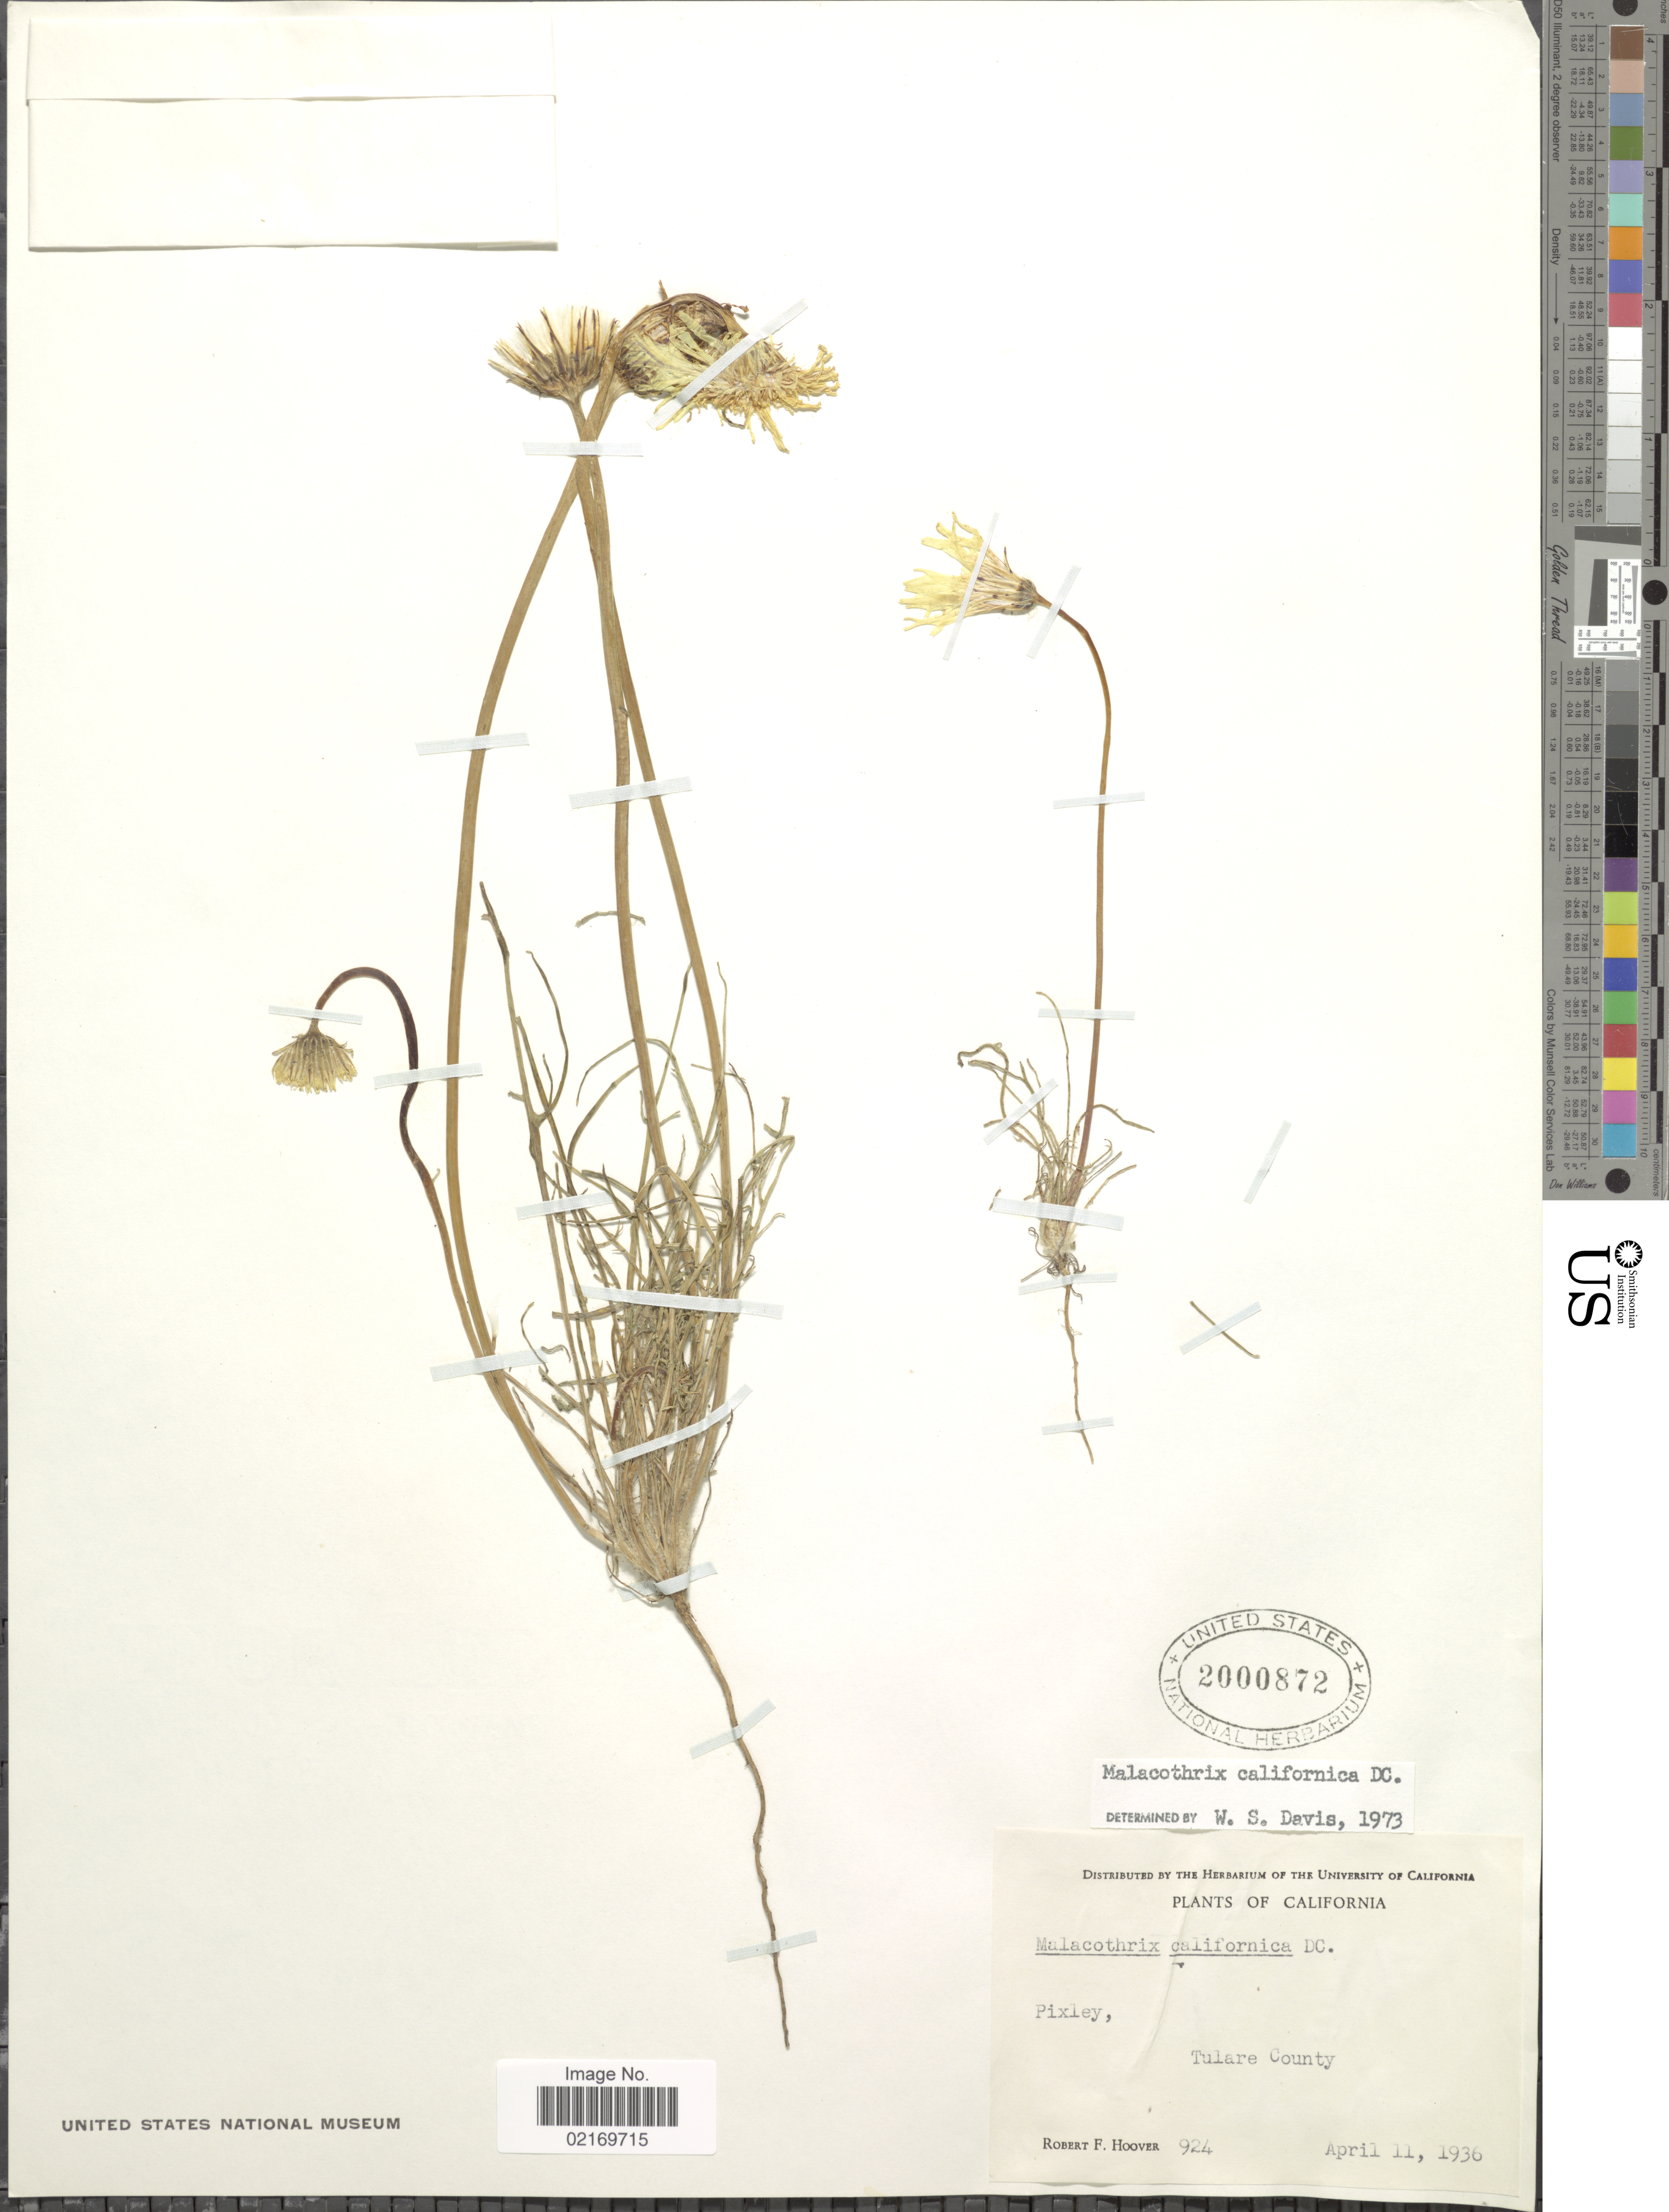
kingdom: Plantae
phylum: Tracheophyta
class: Magnoliopsida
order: Asterales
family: Asteraceae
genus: Malacothrix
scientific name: Malacothrix californica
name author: DC.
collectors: R. F. Hoover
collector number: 924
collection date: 1936-04-11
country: United States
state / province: California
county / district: Tulare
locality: Pixley, Tulare County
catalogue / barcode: US 2000872